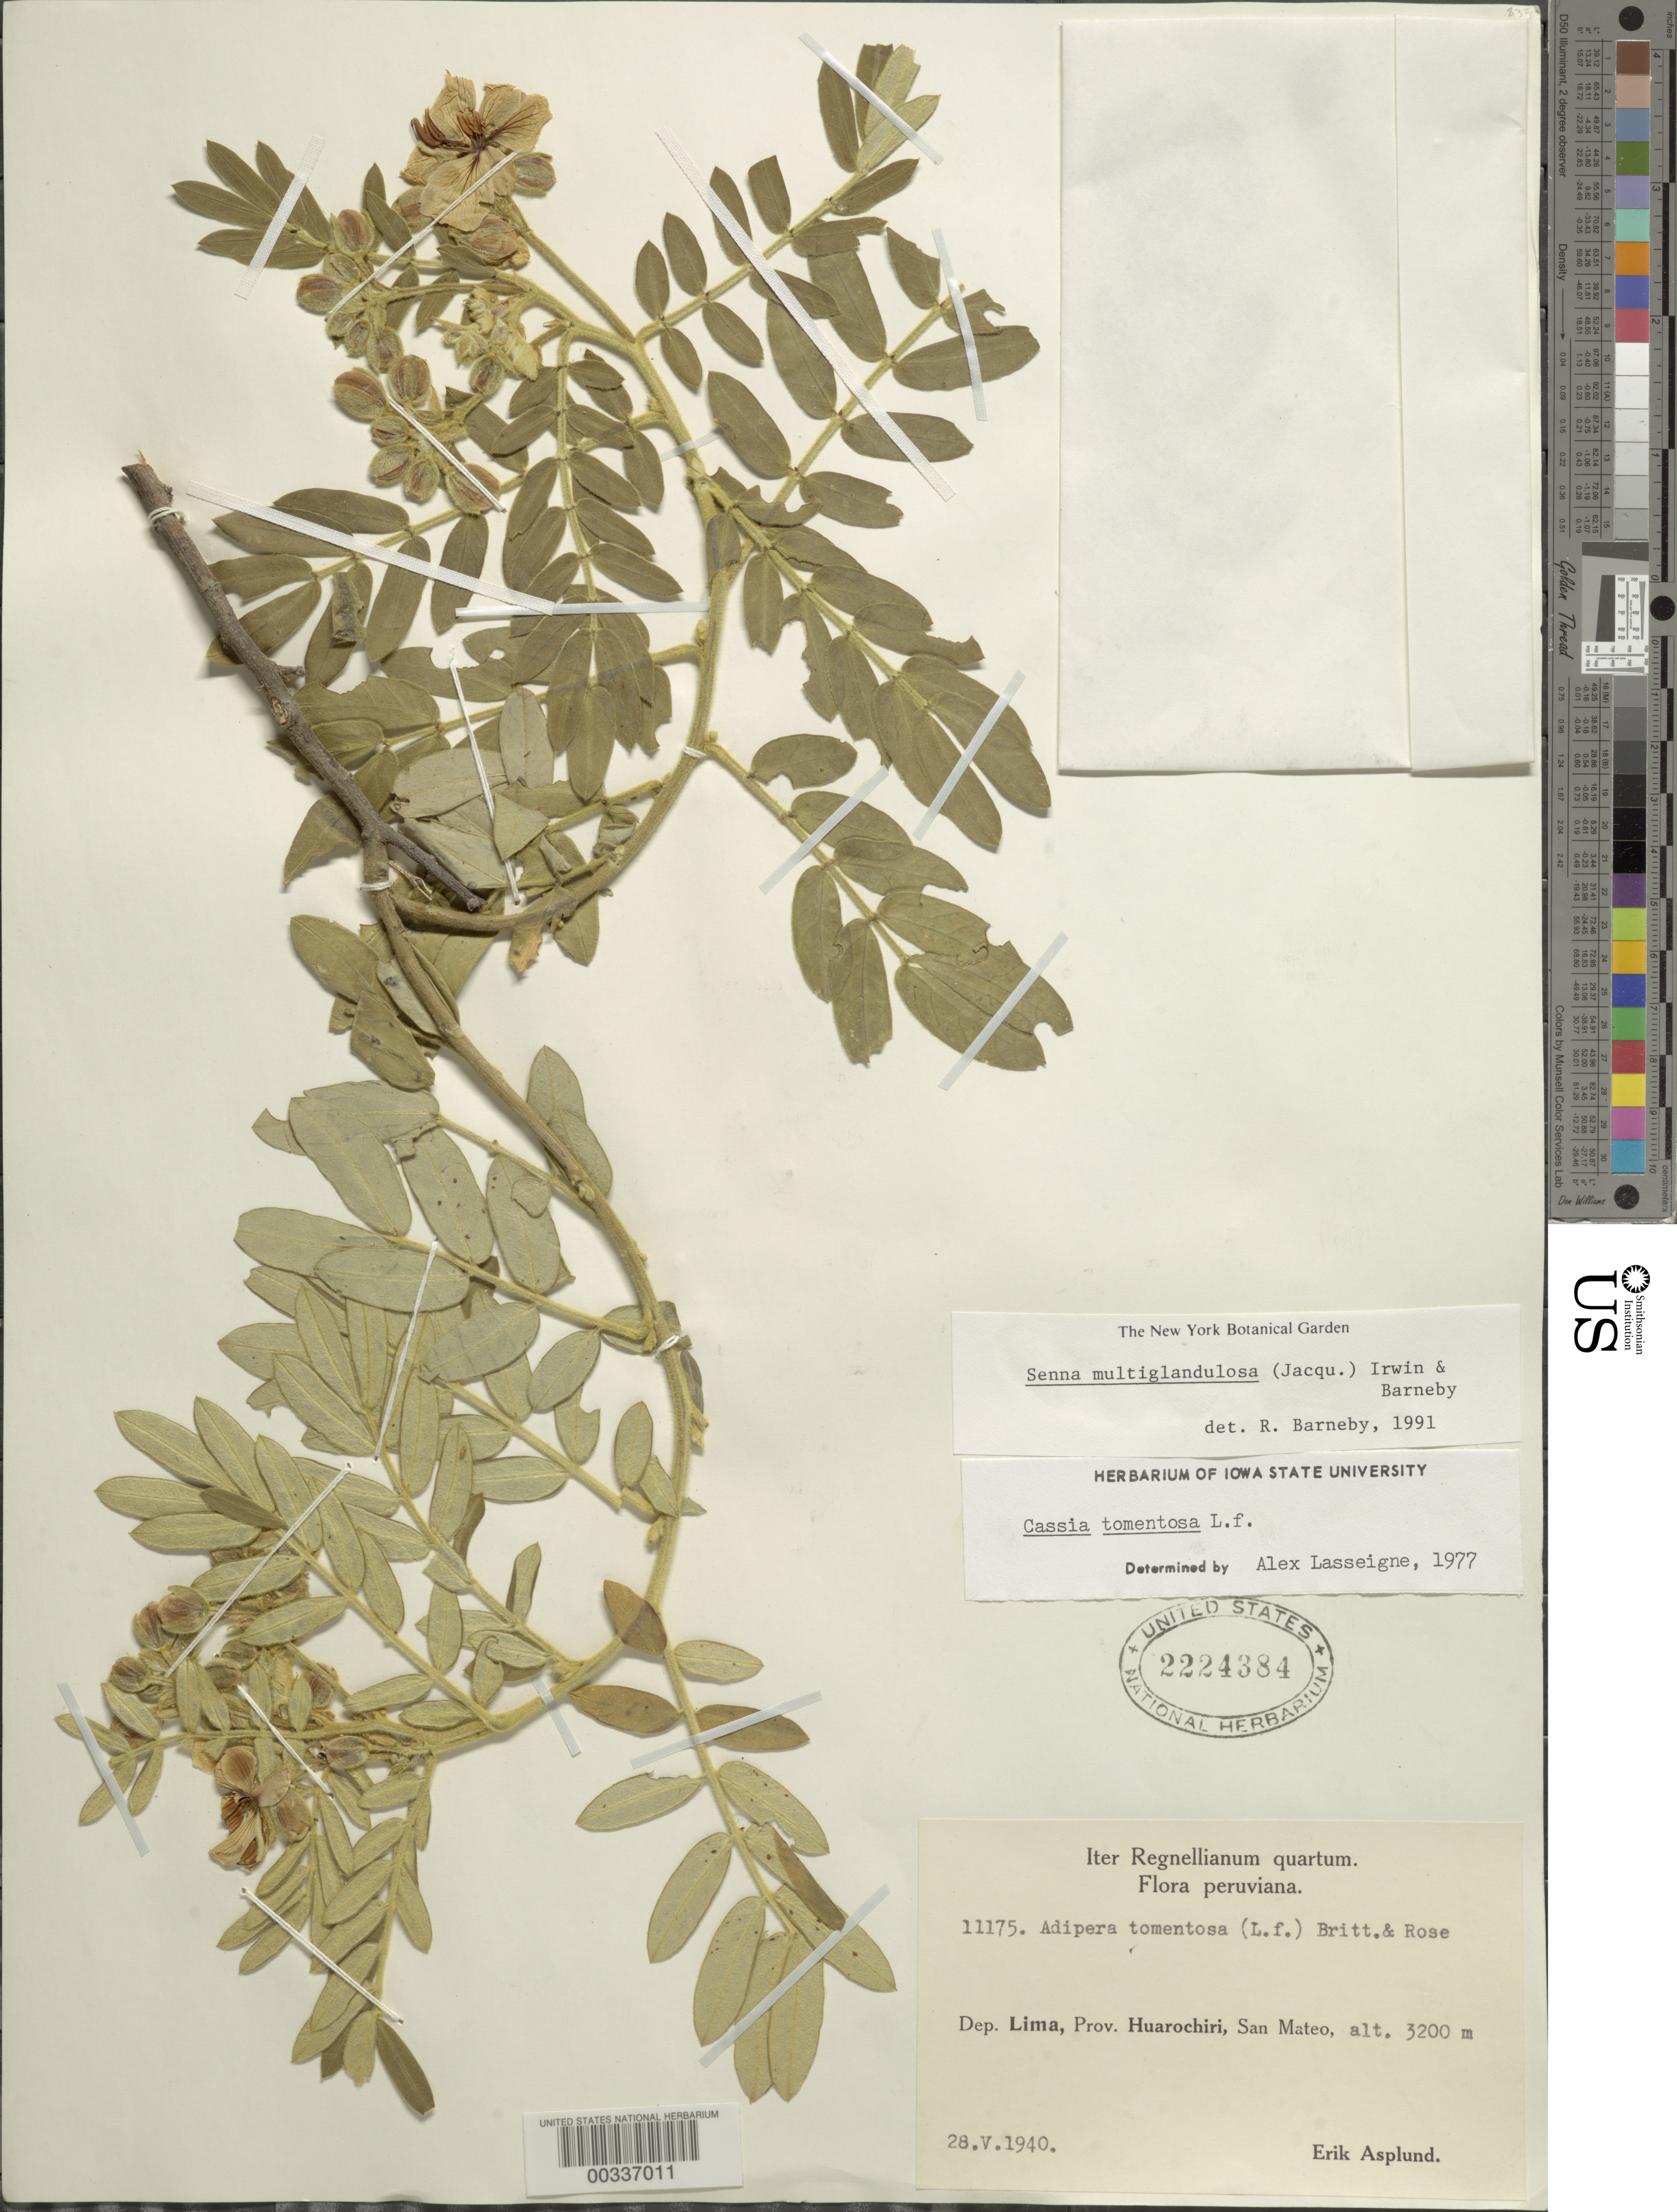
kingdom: Plantae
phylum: Tracheophyta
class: Magnoliopsida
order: Fabales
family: Fabaceae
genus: Senna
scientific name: Senna multiglandulosa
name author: (Jacq.) H.S. Irwin & Barneby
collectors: E. Asplund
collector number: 11175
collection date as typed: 28 May 1940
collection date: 1940-05-28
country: Peru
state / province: Lima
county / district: Huarochirí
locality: San mateo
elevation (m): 3200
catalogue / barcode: US 2224384